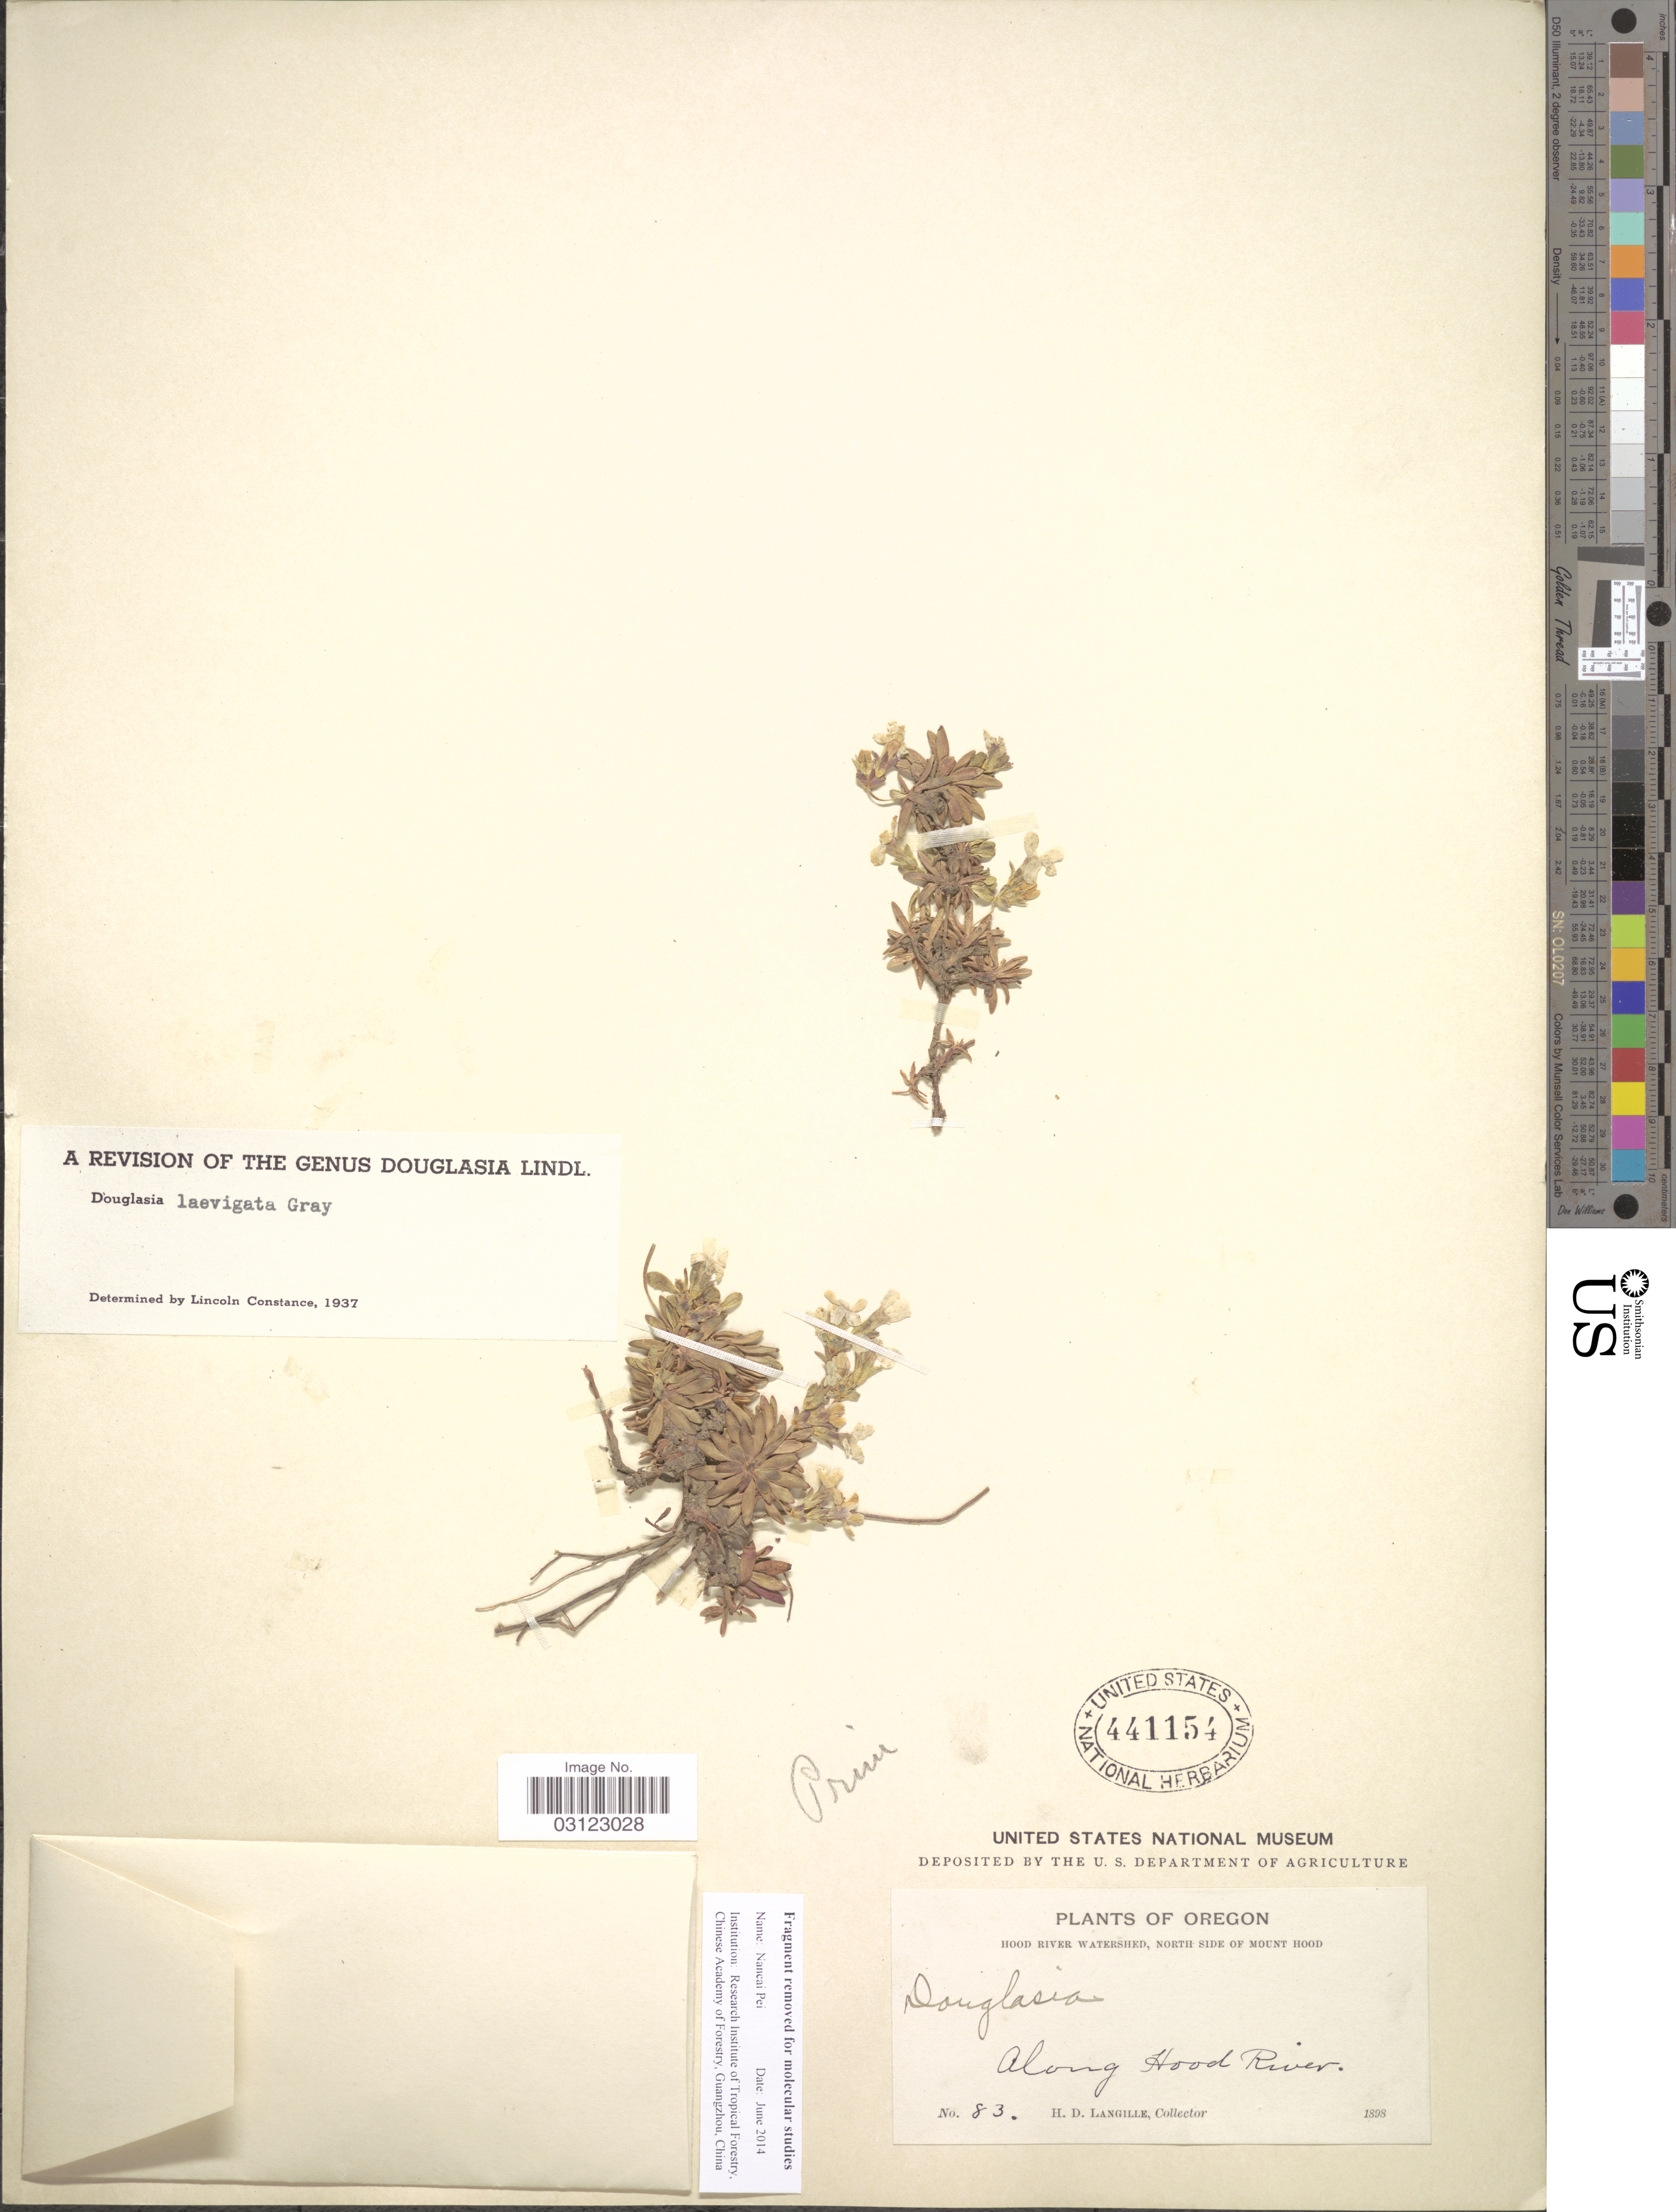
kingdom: Plantae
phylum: Tracheophyta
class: Magnoliopsida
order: Ericales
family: Primulaceae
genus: Douglasia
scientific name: Douglasia laevigata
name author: A. Gray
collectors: H. Langille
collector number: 83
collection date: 1898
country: United States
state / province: Oregon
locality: Hood River Watershed, north side of Mount Hood. Along Hood River.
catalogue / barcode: US 441154